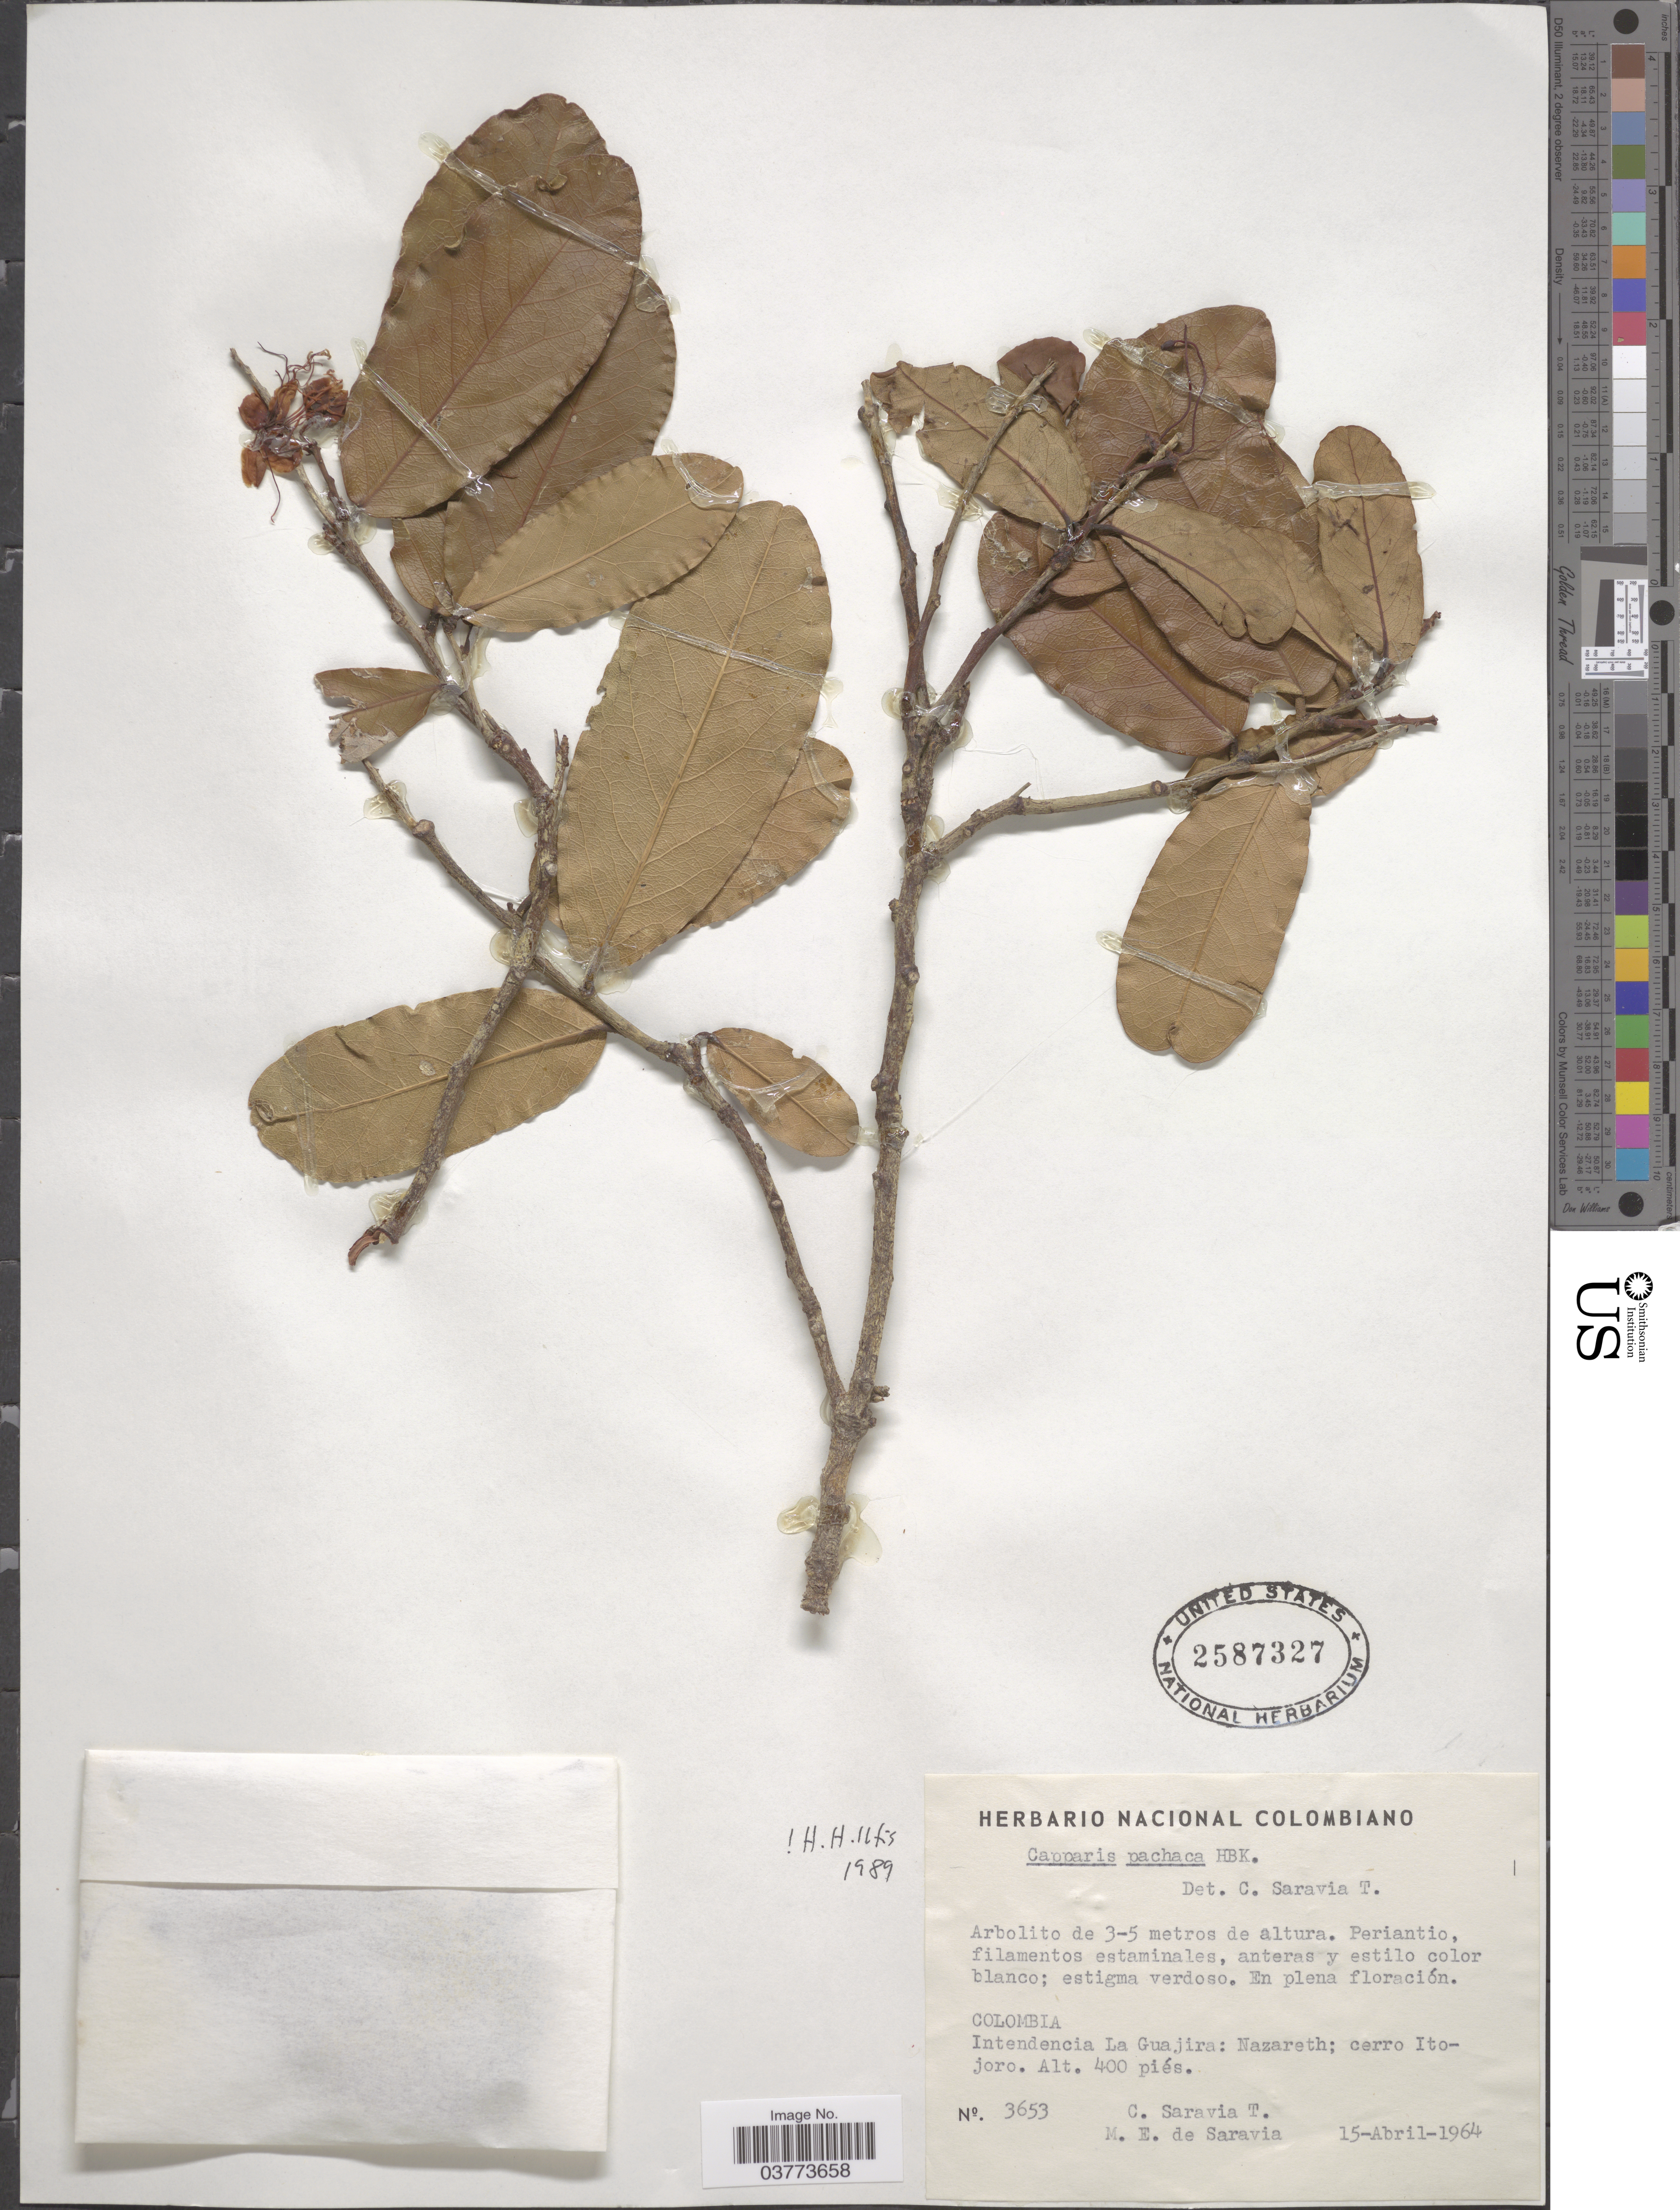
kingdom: Plantae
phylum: Tracheophyta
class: Magnoliopsida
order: Brassicales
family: Capparaceae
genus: Neocapparis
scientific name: Neocapparis pachaca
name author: (Kunth) Cornejo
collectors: C. Saravia T. & M. E. Saravia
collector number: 3653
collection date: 1964-04-15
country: Colombia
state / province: La Guajira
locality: Intendencia La Guajira: Nazareth; cerro Itojoro.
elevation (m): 122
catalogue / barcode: US 2587327